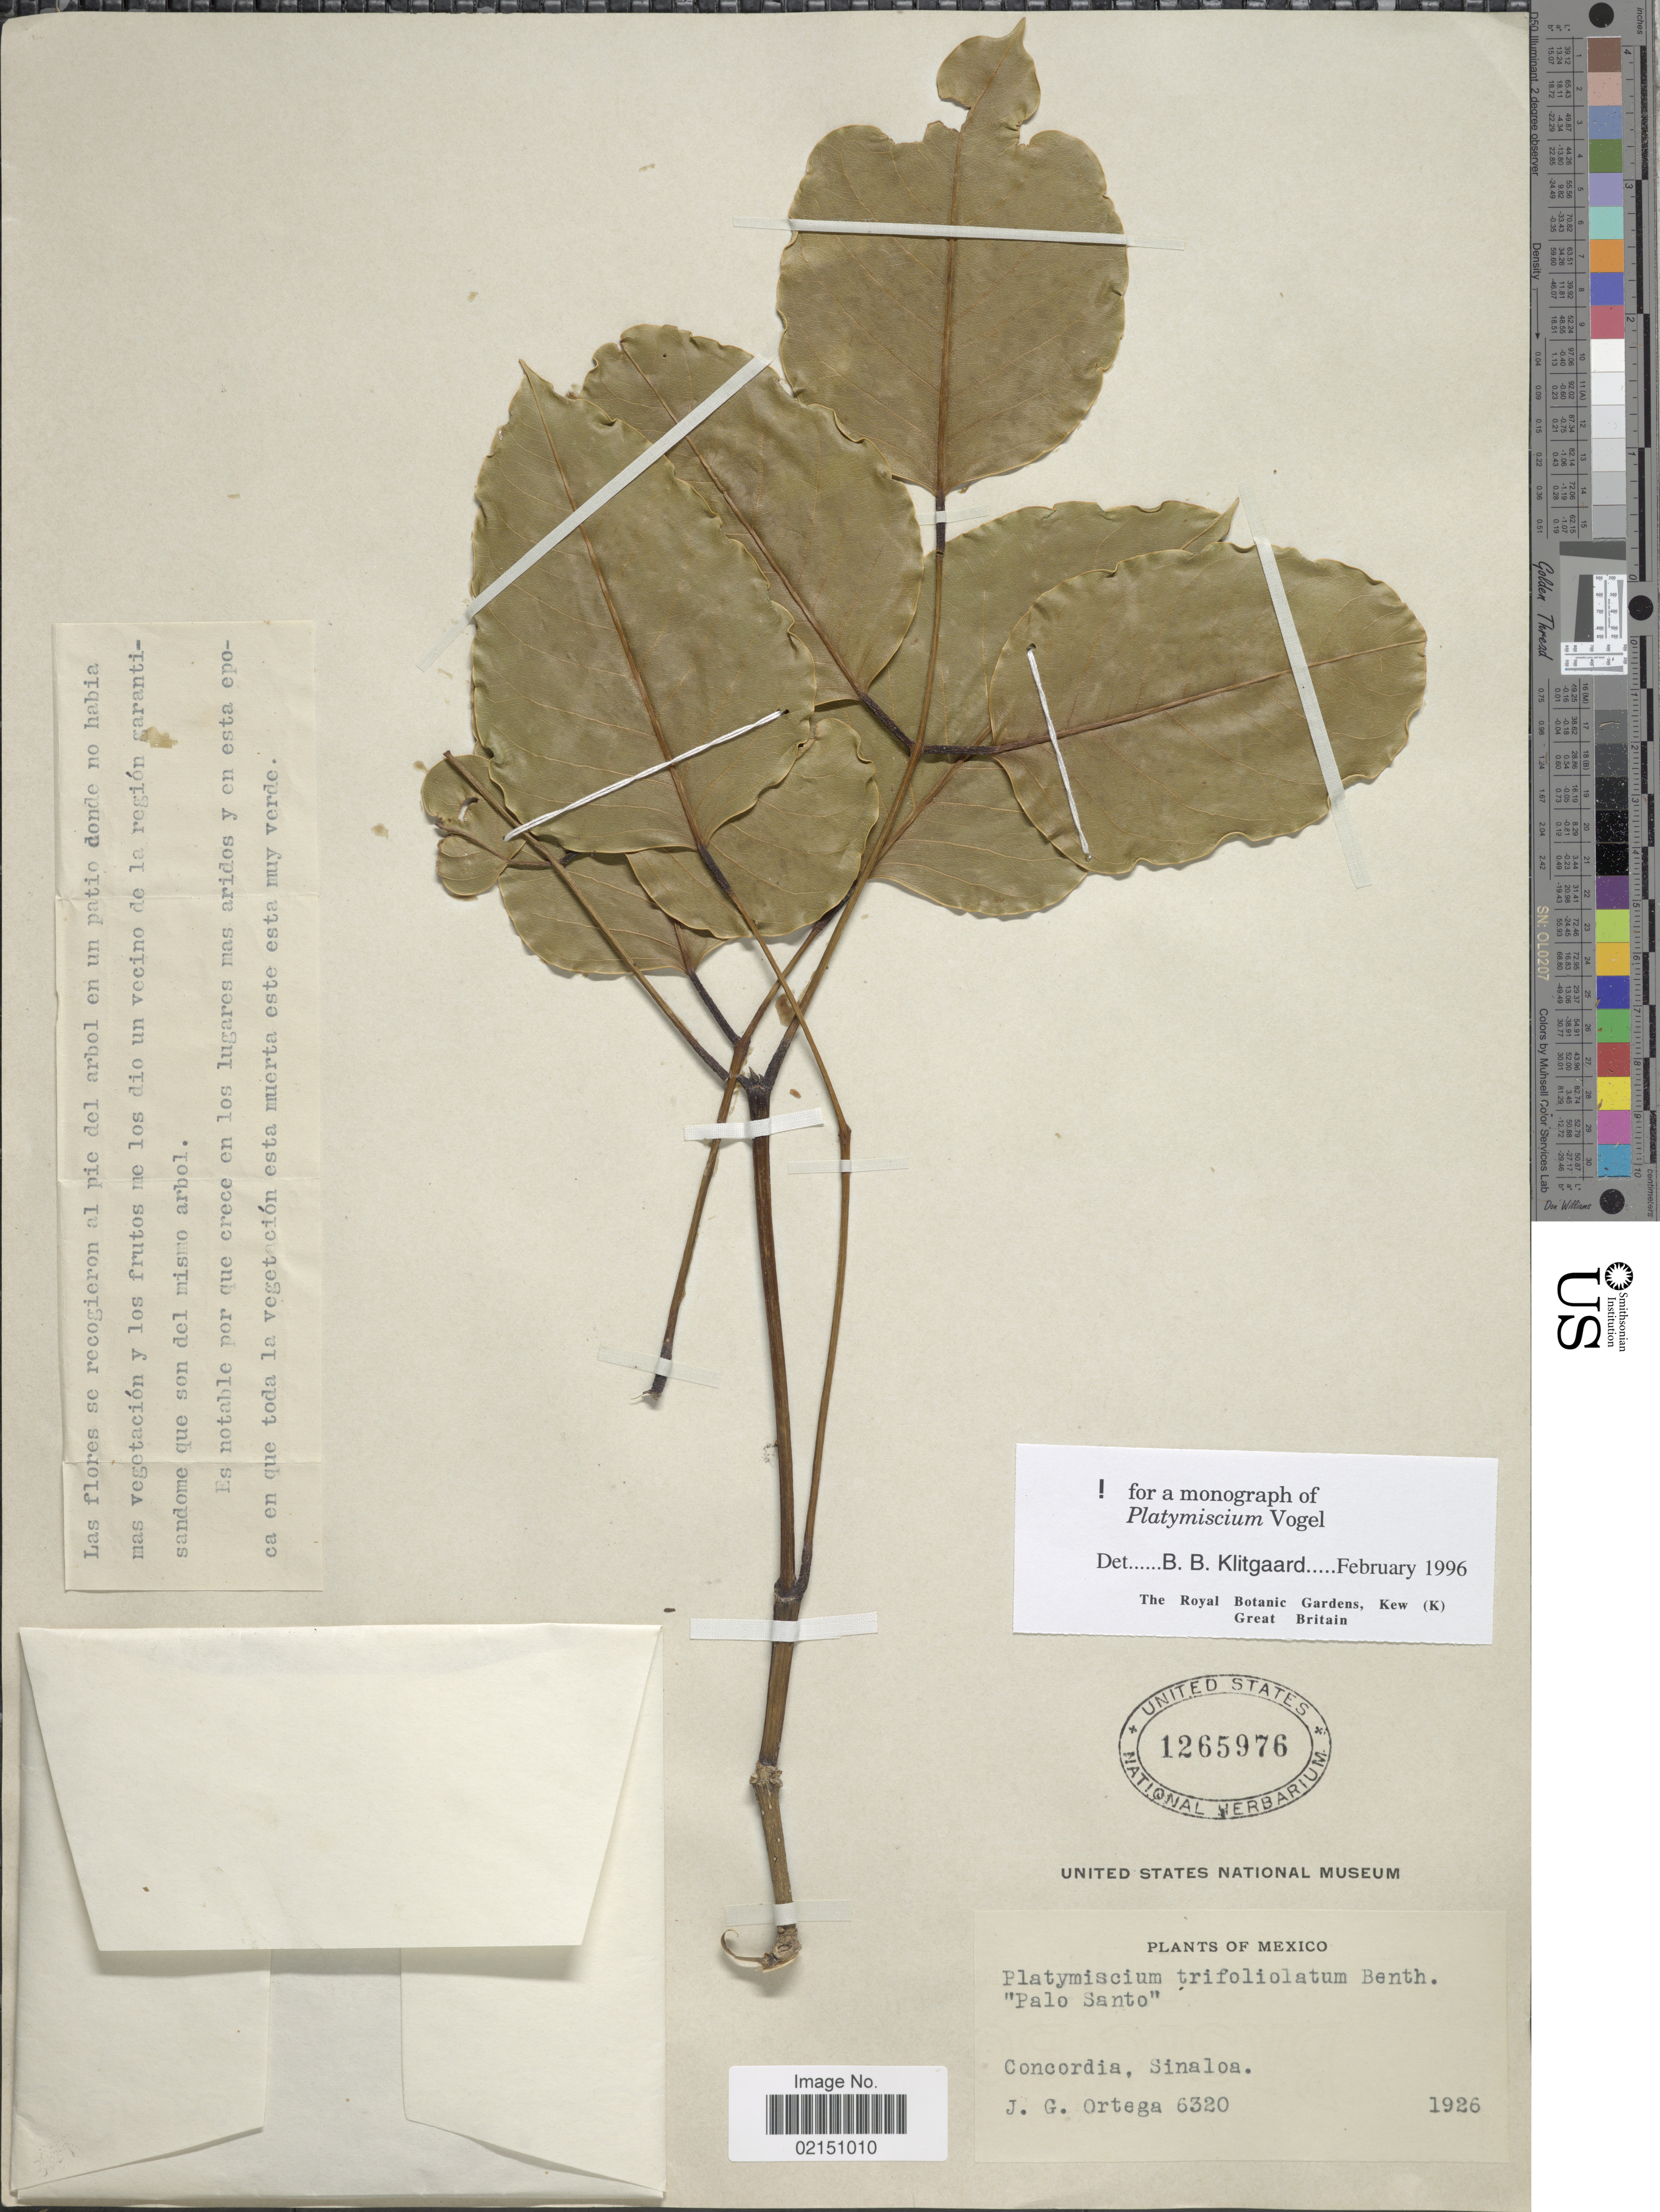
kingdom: Plantae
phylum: Tracheophyta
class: Magnoliopsida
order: Fabales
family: Fabaceae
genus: Platymiscium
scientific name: Platymiscium trifoliolatum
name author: Benth.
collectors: J. Ortega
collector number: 6320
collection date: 1926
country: Mexico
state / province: Sinaloa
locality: Concordia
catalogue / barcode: US 1265976